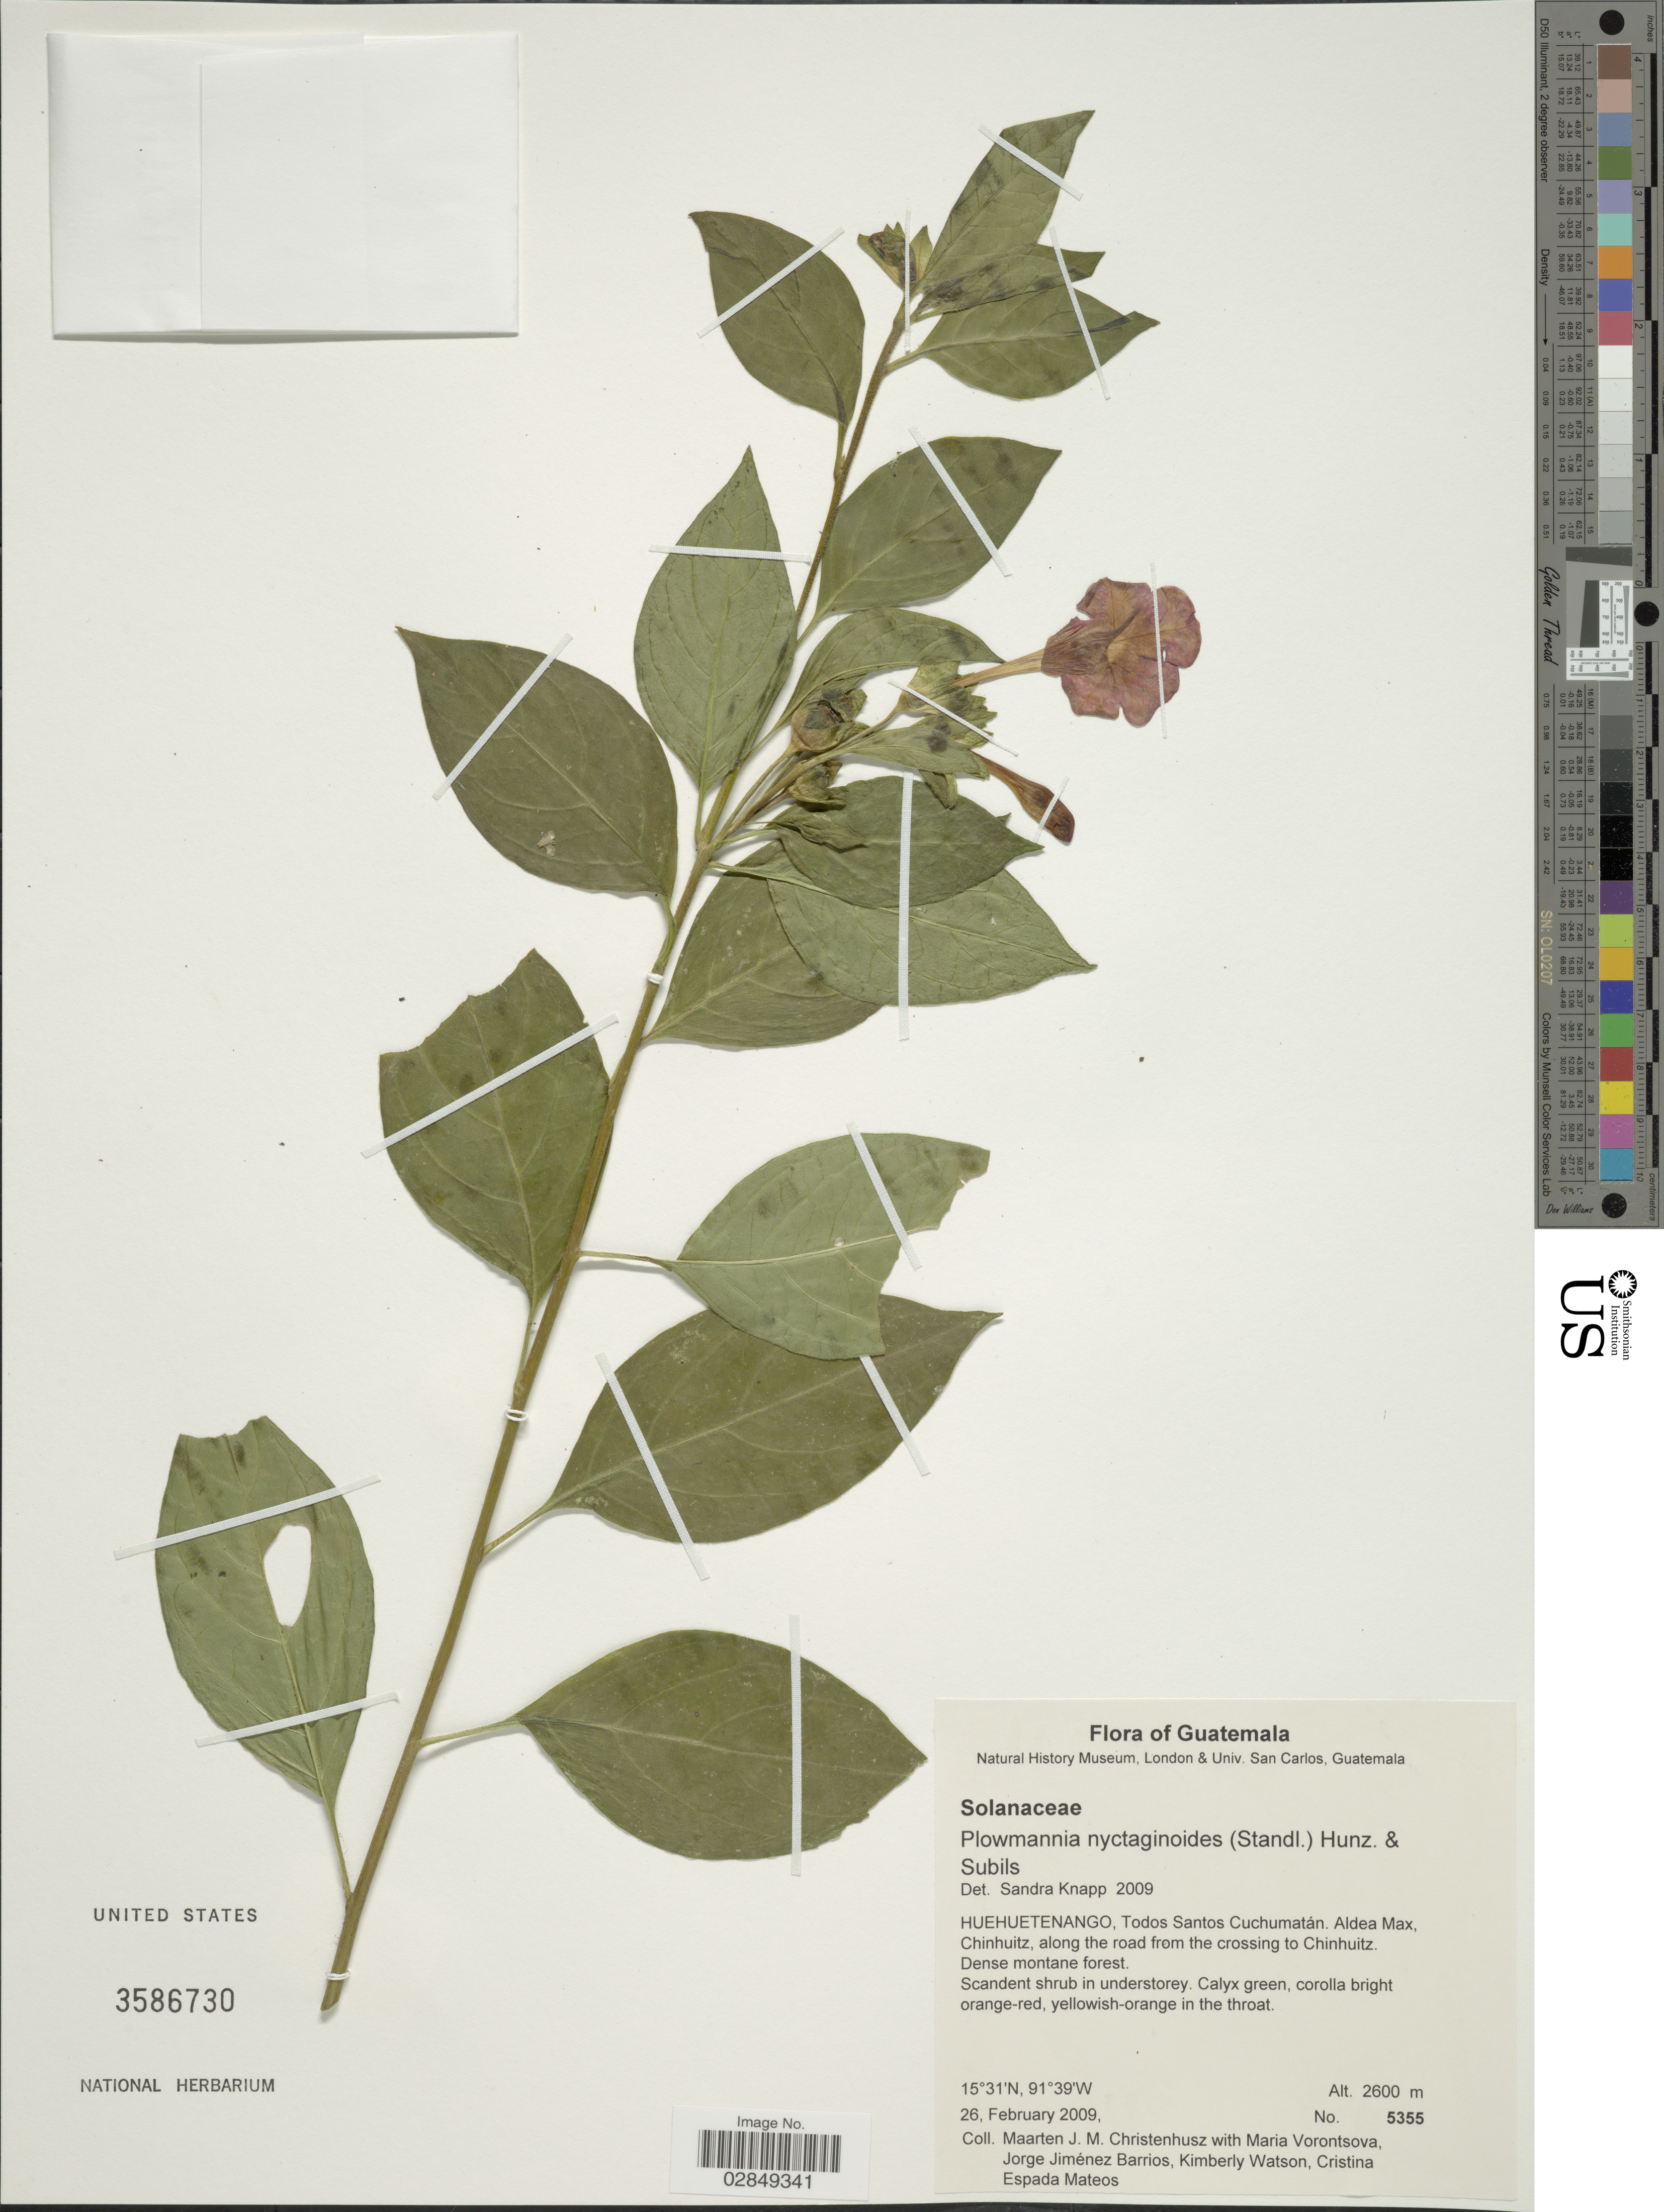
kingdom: Plantae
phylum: Tracheophyta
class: Magnoliopsida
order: Solanales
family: Solanaceae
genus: Brunfelsia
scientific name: Brunfelsia nyctaginoides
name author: Standl.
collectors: M. J. Christenhusz, Vorontsova, M.S., J. Jimenez Barrios, K. Watson & C. Mateos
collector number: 5355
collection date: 2009-02-26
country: Guatemala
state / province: Huehuetenango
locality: Todos Santos Cuchumatán. Aldea Max, Chinhuitz, along the road from the crossing to Chinhuitz.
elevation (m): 2600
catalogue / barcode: US 3586730